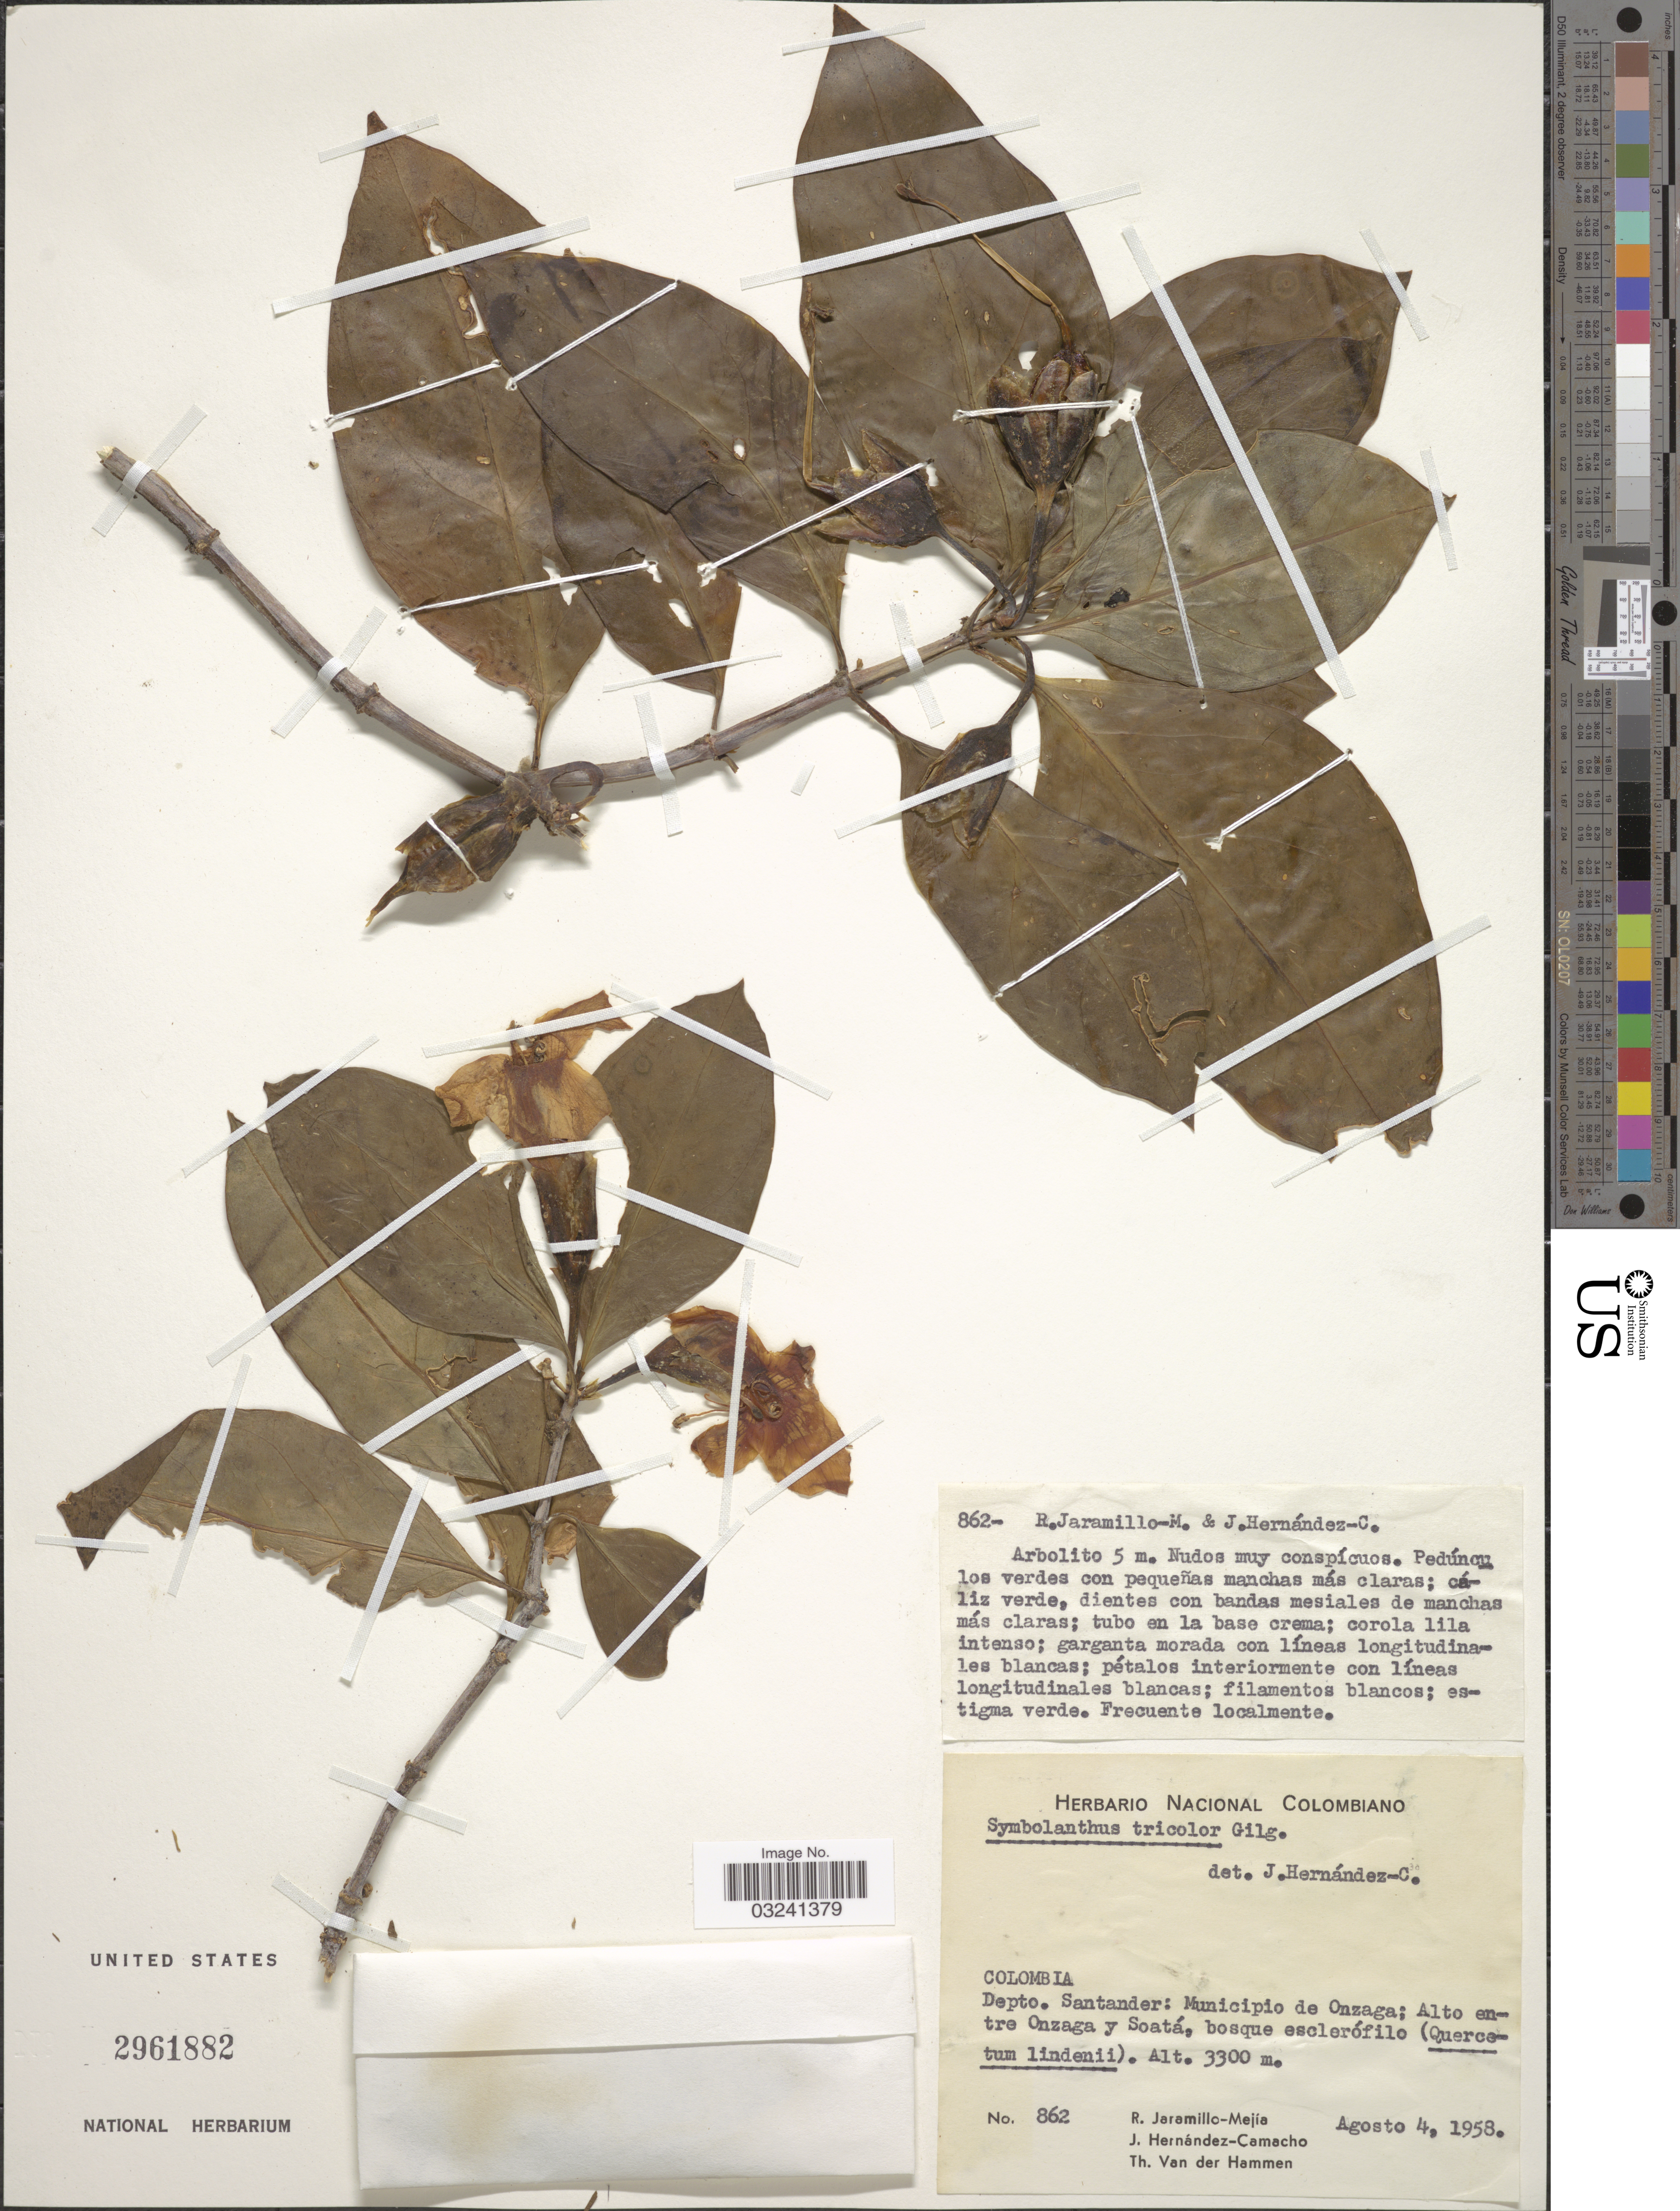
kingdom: Plantae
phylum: Tracheophyta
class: Magnoliopsida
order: Gentianales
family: Gentianaceae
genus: Symbolanthus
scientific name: Symbolanthus anomalus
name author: (Kunth) Gilg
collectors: R. Jaramillo M., J. Hernandez Camacho & T. Hammen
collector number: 862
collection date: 1958-08-04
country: Colombia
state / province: Santander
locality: Municipio de Onzaga: Alto entre Onzaga y Soatá.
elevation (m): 3300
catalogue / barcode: US 2961882